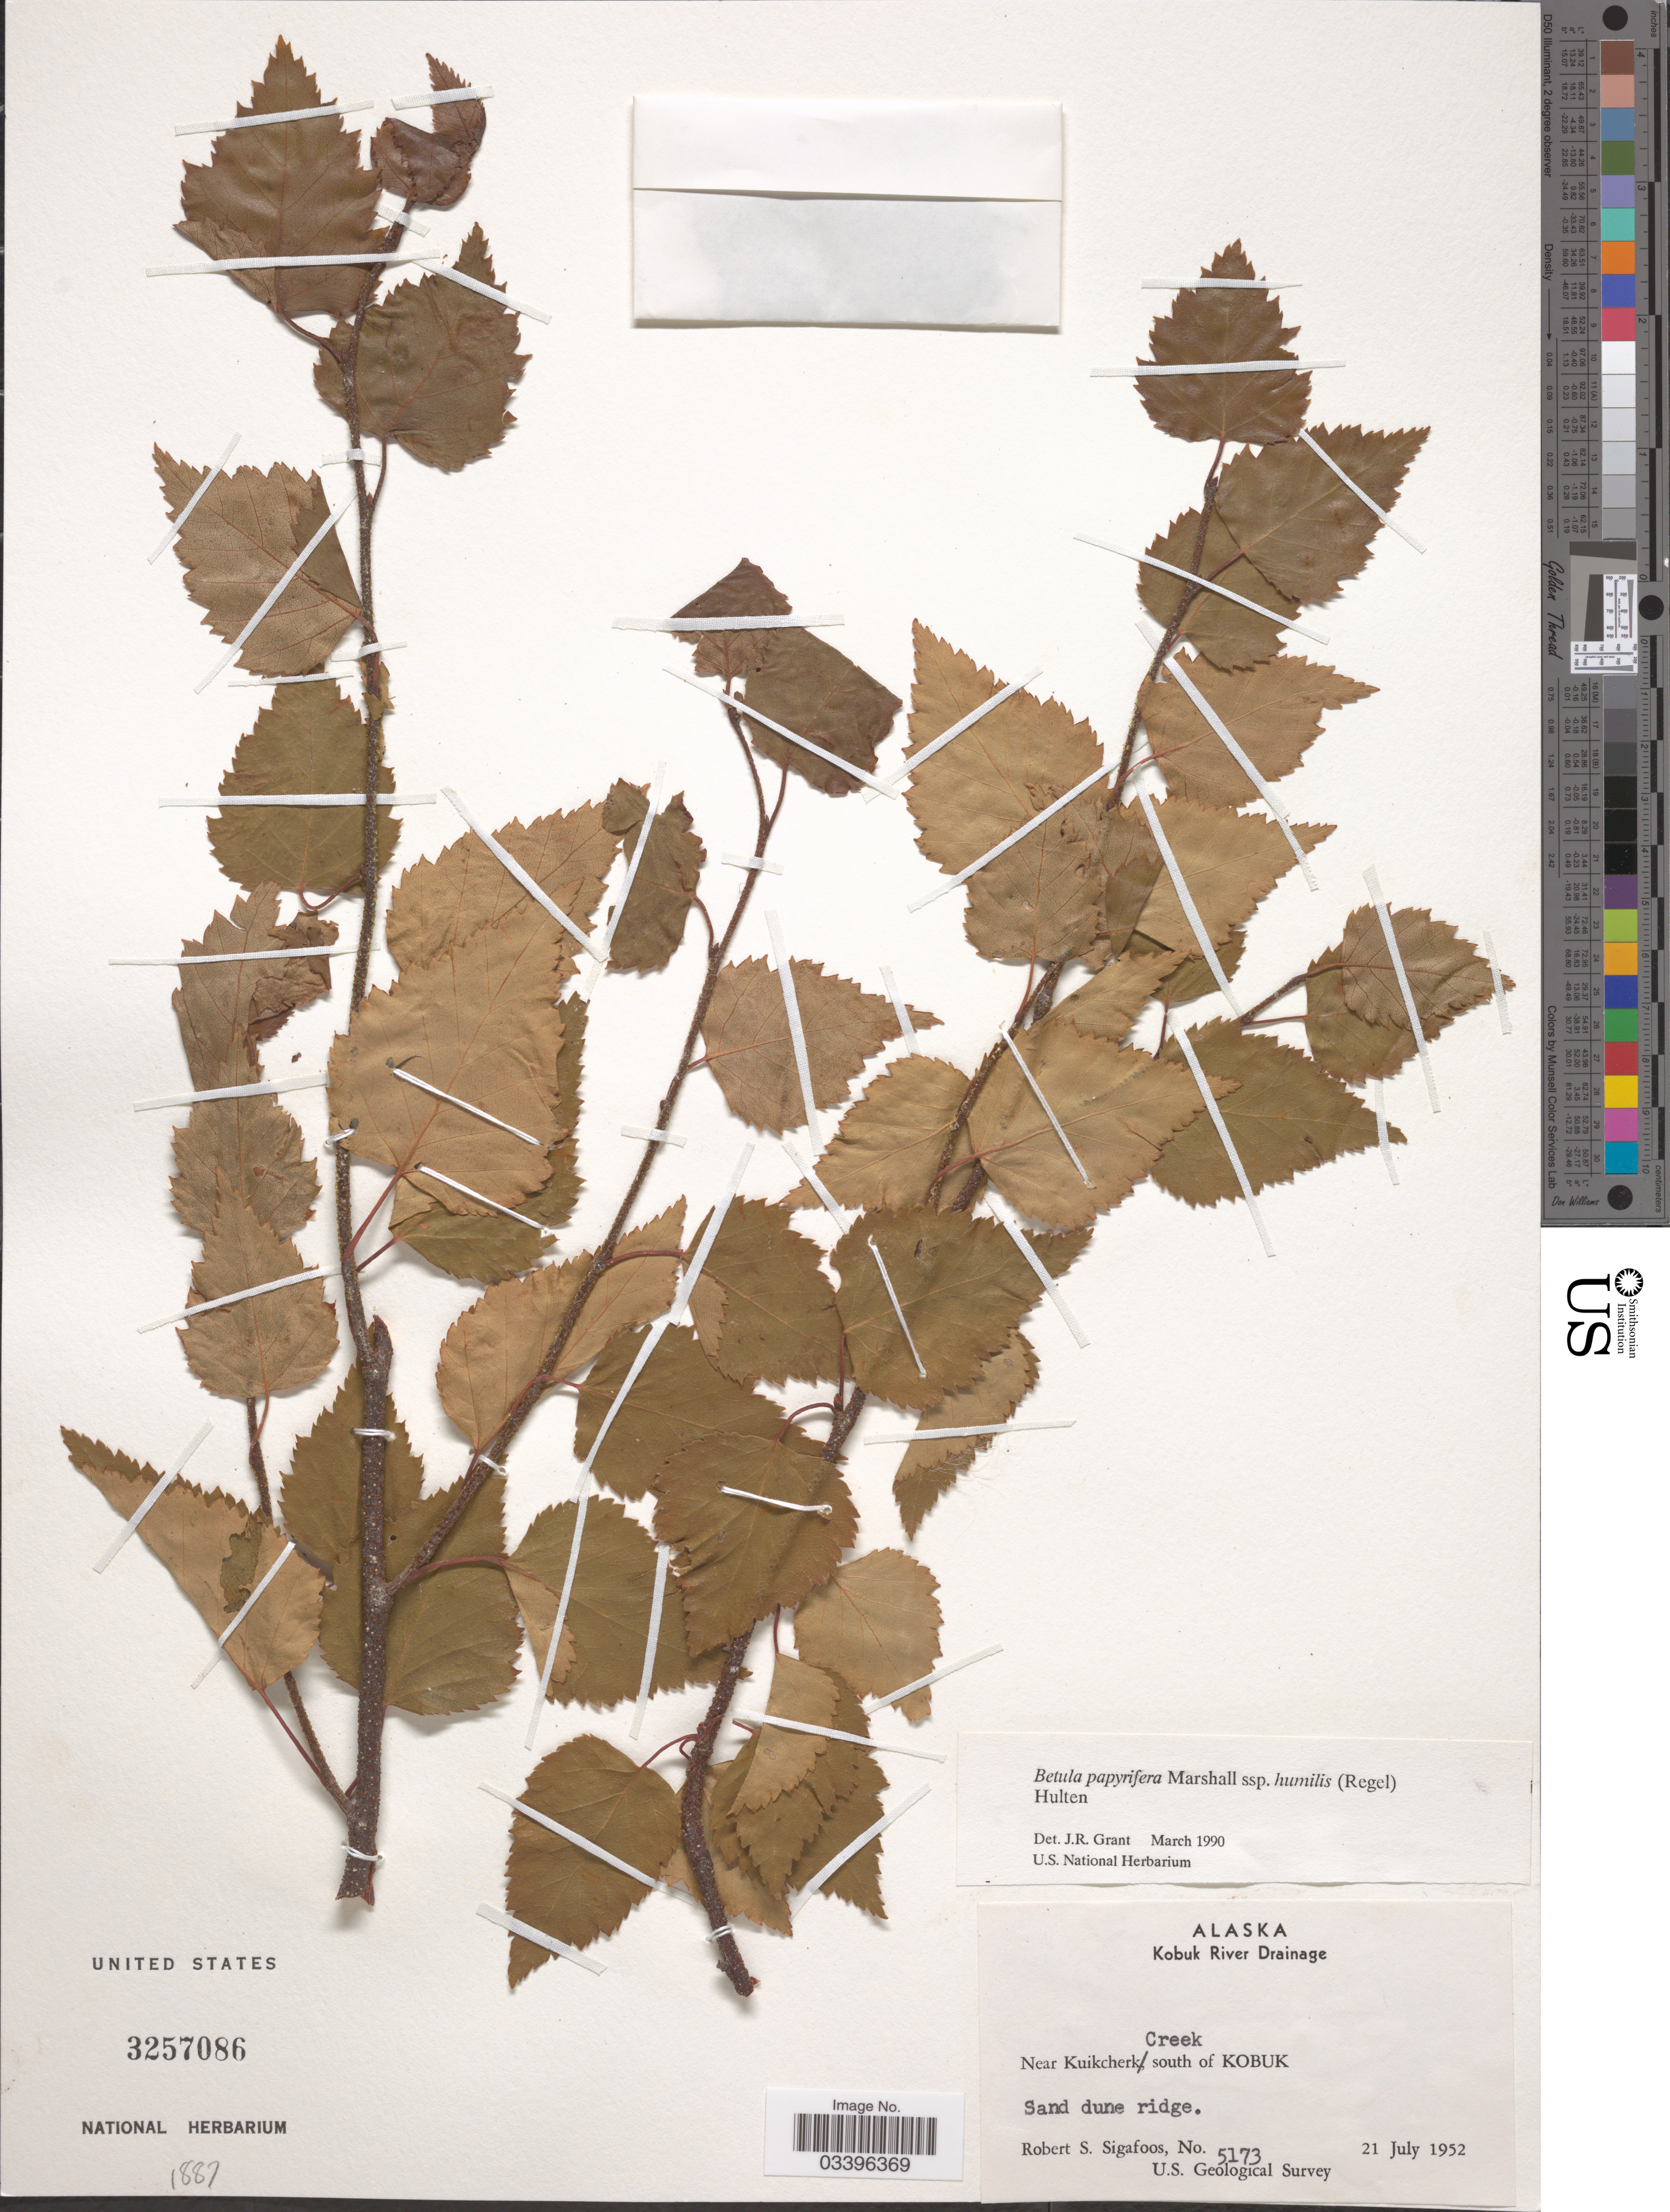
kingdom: Plantae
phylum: Tracheophyta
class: Magnoliopsida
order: Fagales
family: Betulaceae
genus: Betula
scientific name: Betula papyrifera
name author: Marshall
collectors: R. Sigafoos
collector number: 5173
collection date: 1952-07-21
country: United States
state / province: Alaska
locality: Kobuk River Drainage. Near Kuikcherk Creek, south of Kobuk.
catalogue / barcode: US 3257086